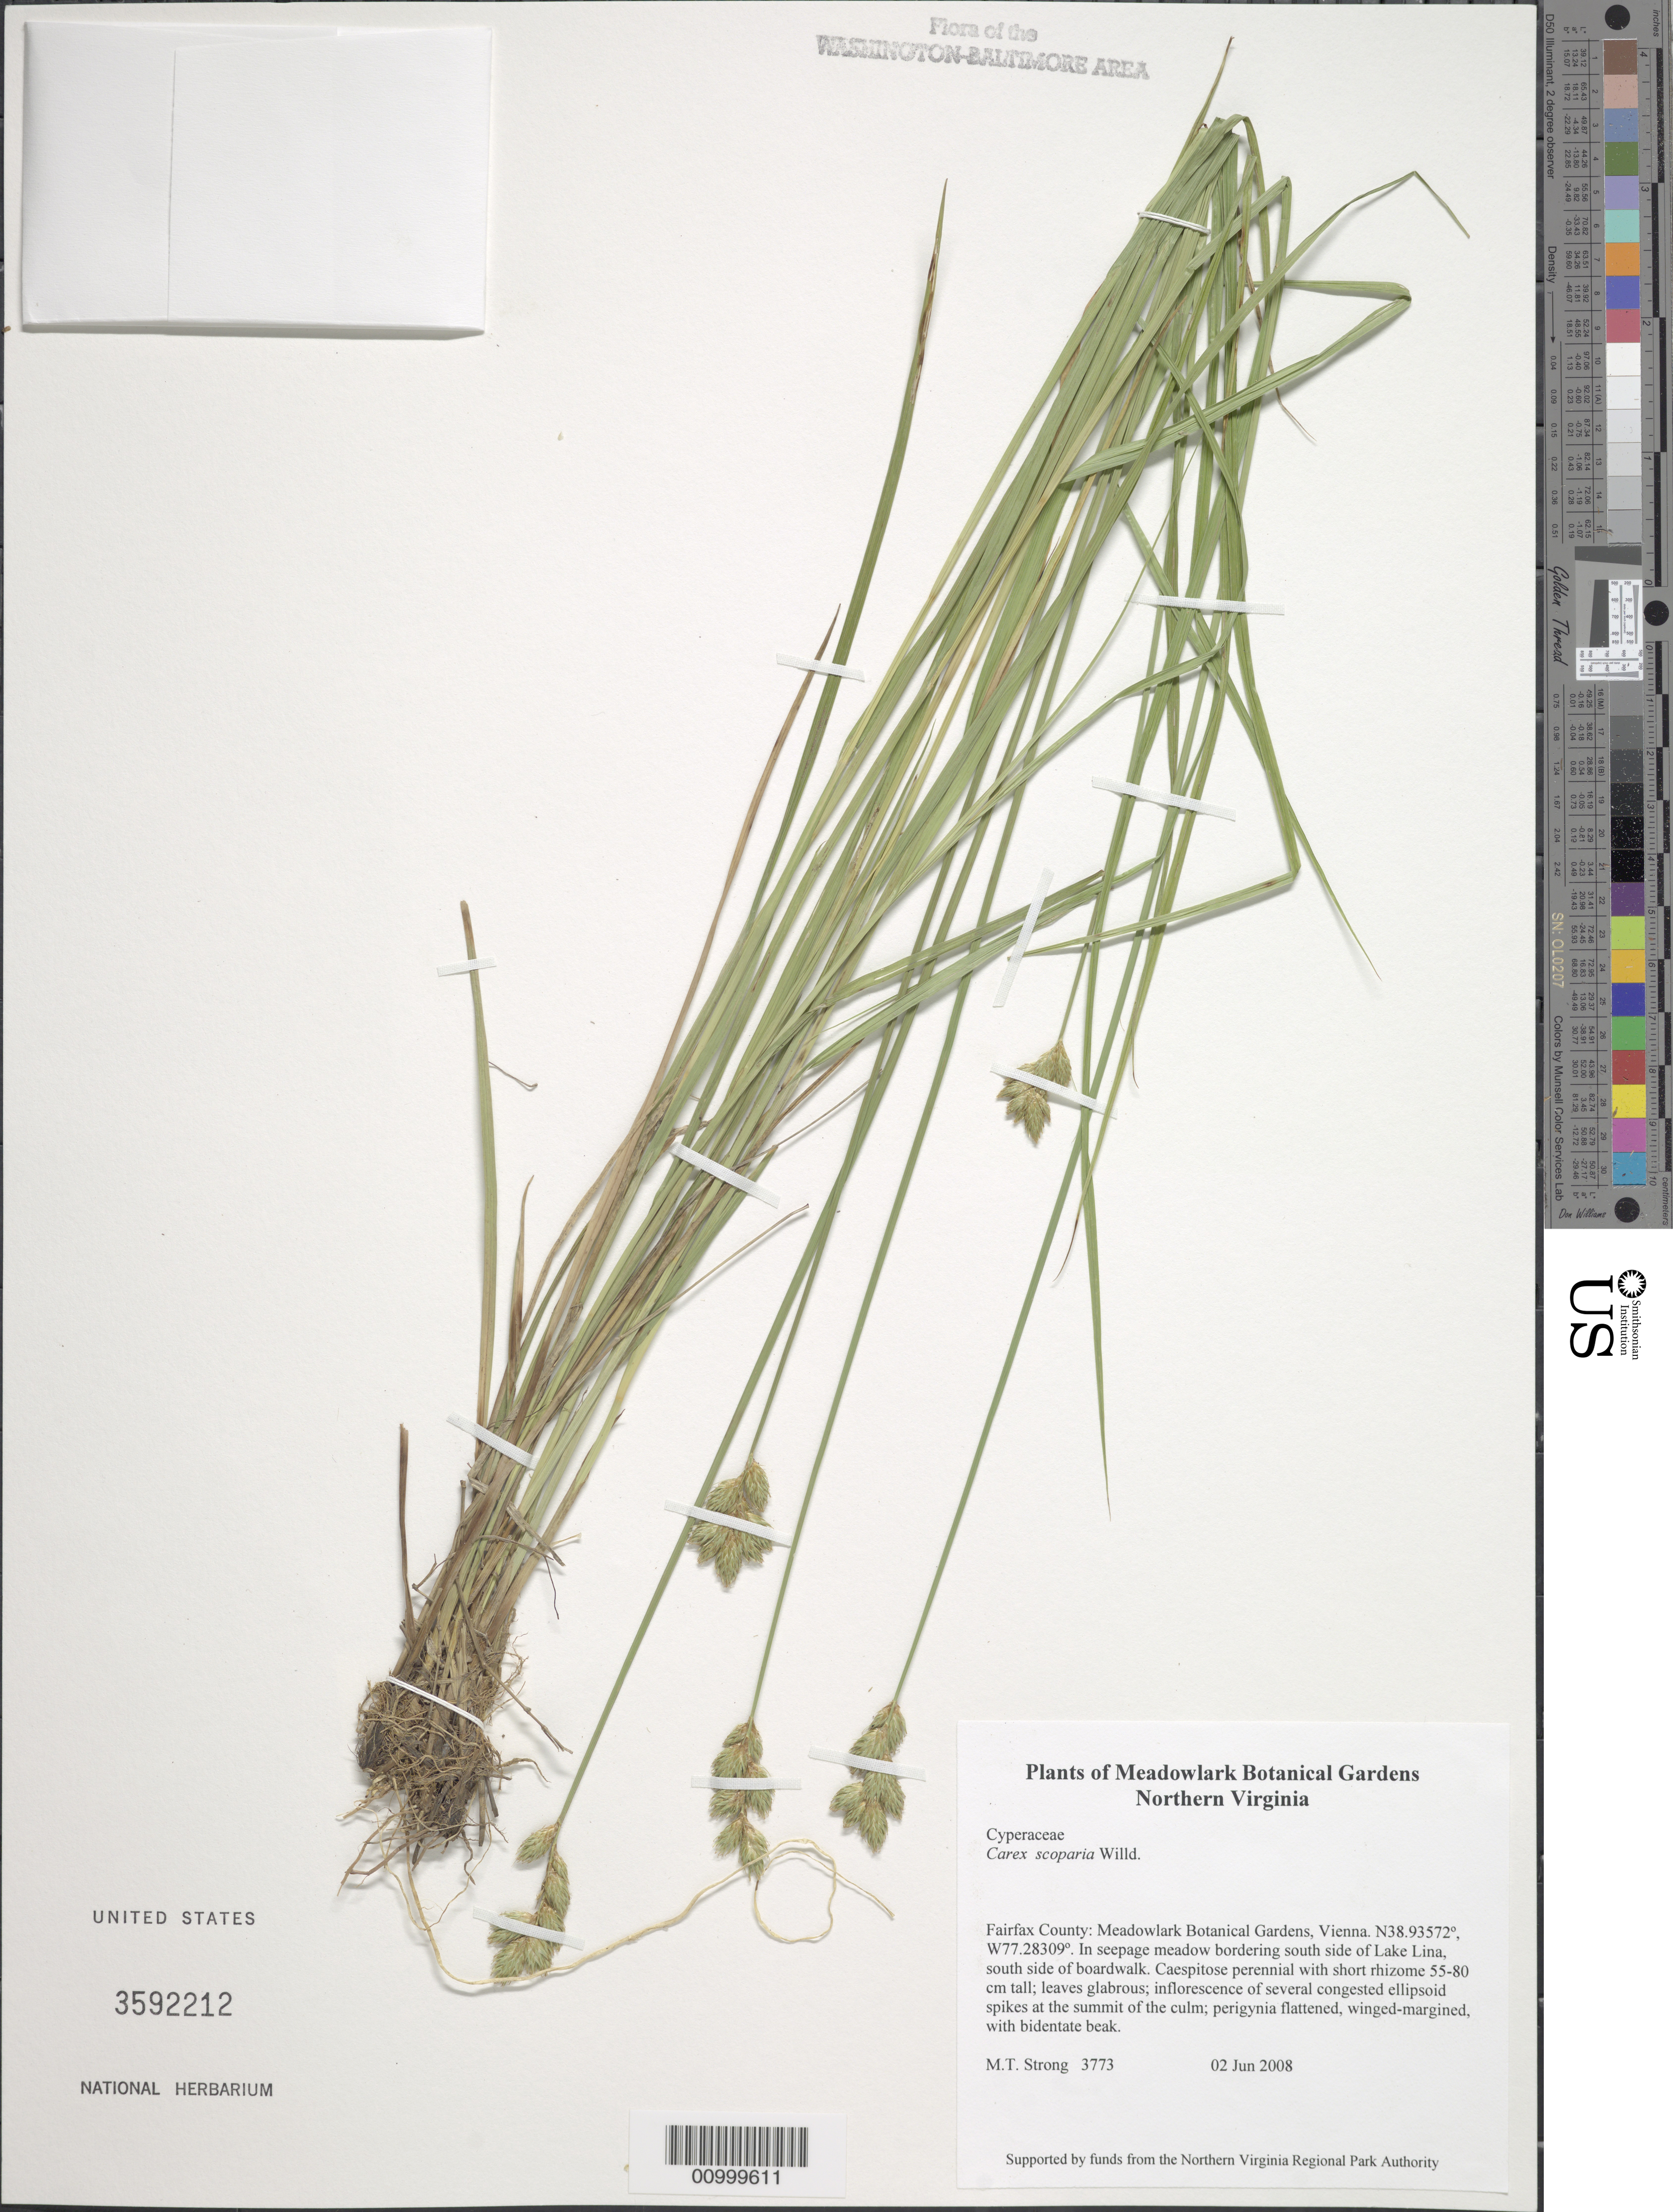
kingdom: Plantae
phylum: Tracheophyta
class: Liliopsida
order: Poales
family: Cyperaceae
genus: Carex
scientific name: Carex scoparia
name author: Schkuhr ex Willd.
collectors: M. T. Strong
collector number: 3773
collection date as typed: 02 Jun 2008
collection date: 2008-06-02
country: United States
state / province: Virginia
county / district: Fairfax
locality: Meadowlark Botanical Gardens, Vienna. Lake Lina, westernmost and smallest of three lakes.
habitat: In seepage meadow bordering south side of lake, south side of boardwalk.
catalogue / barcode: US 3592212